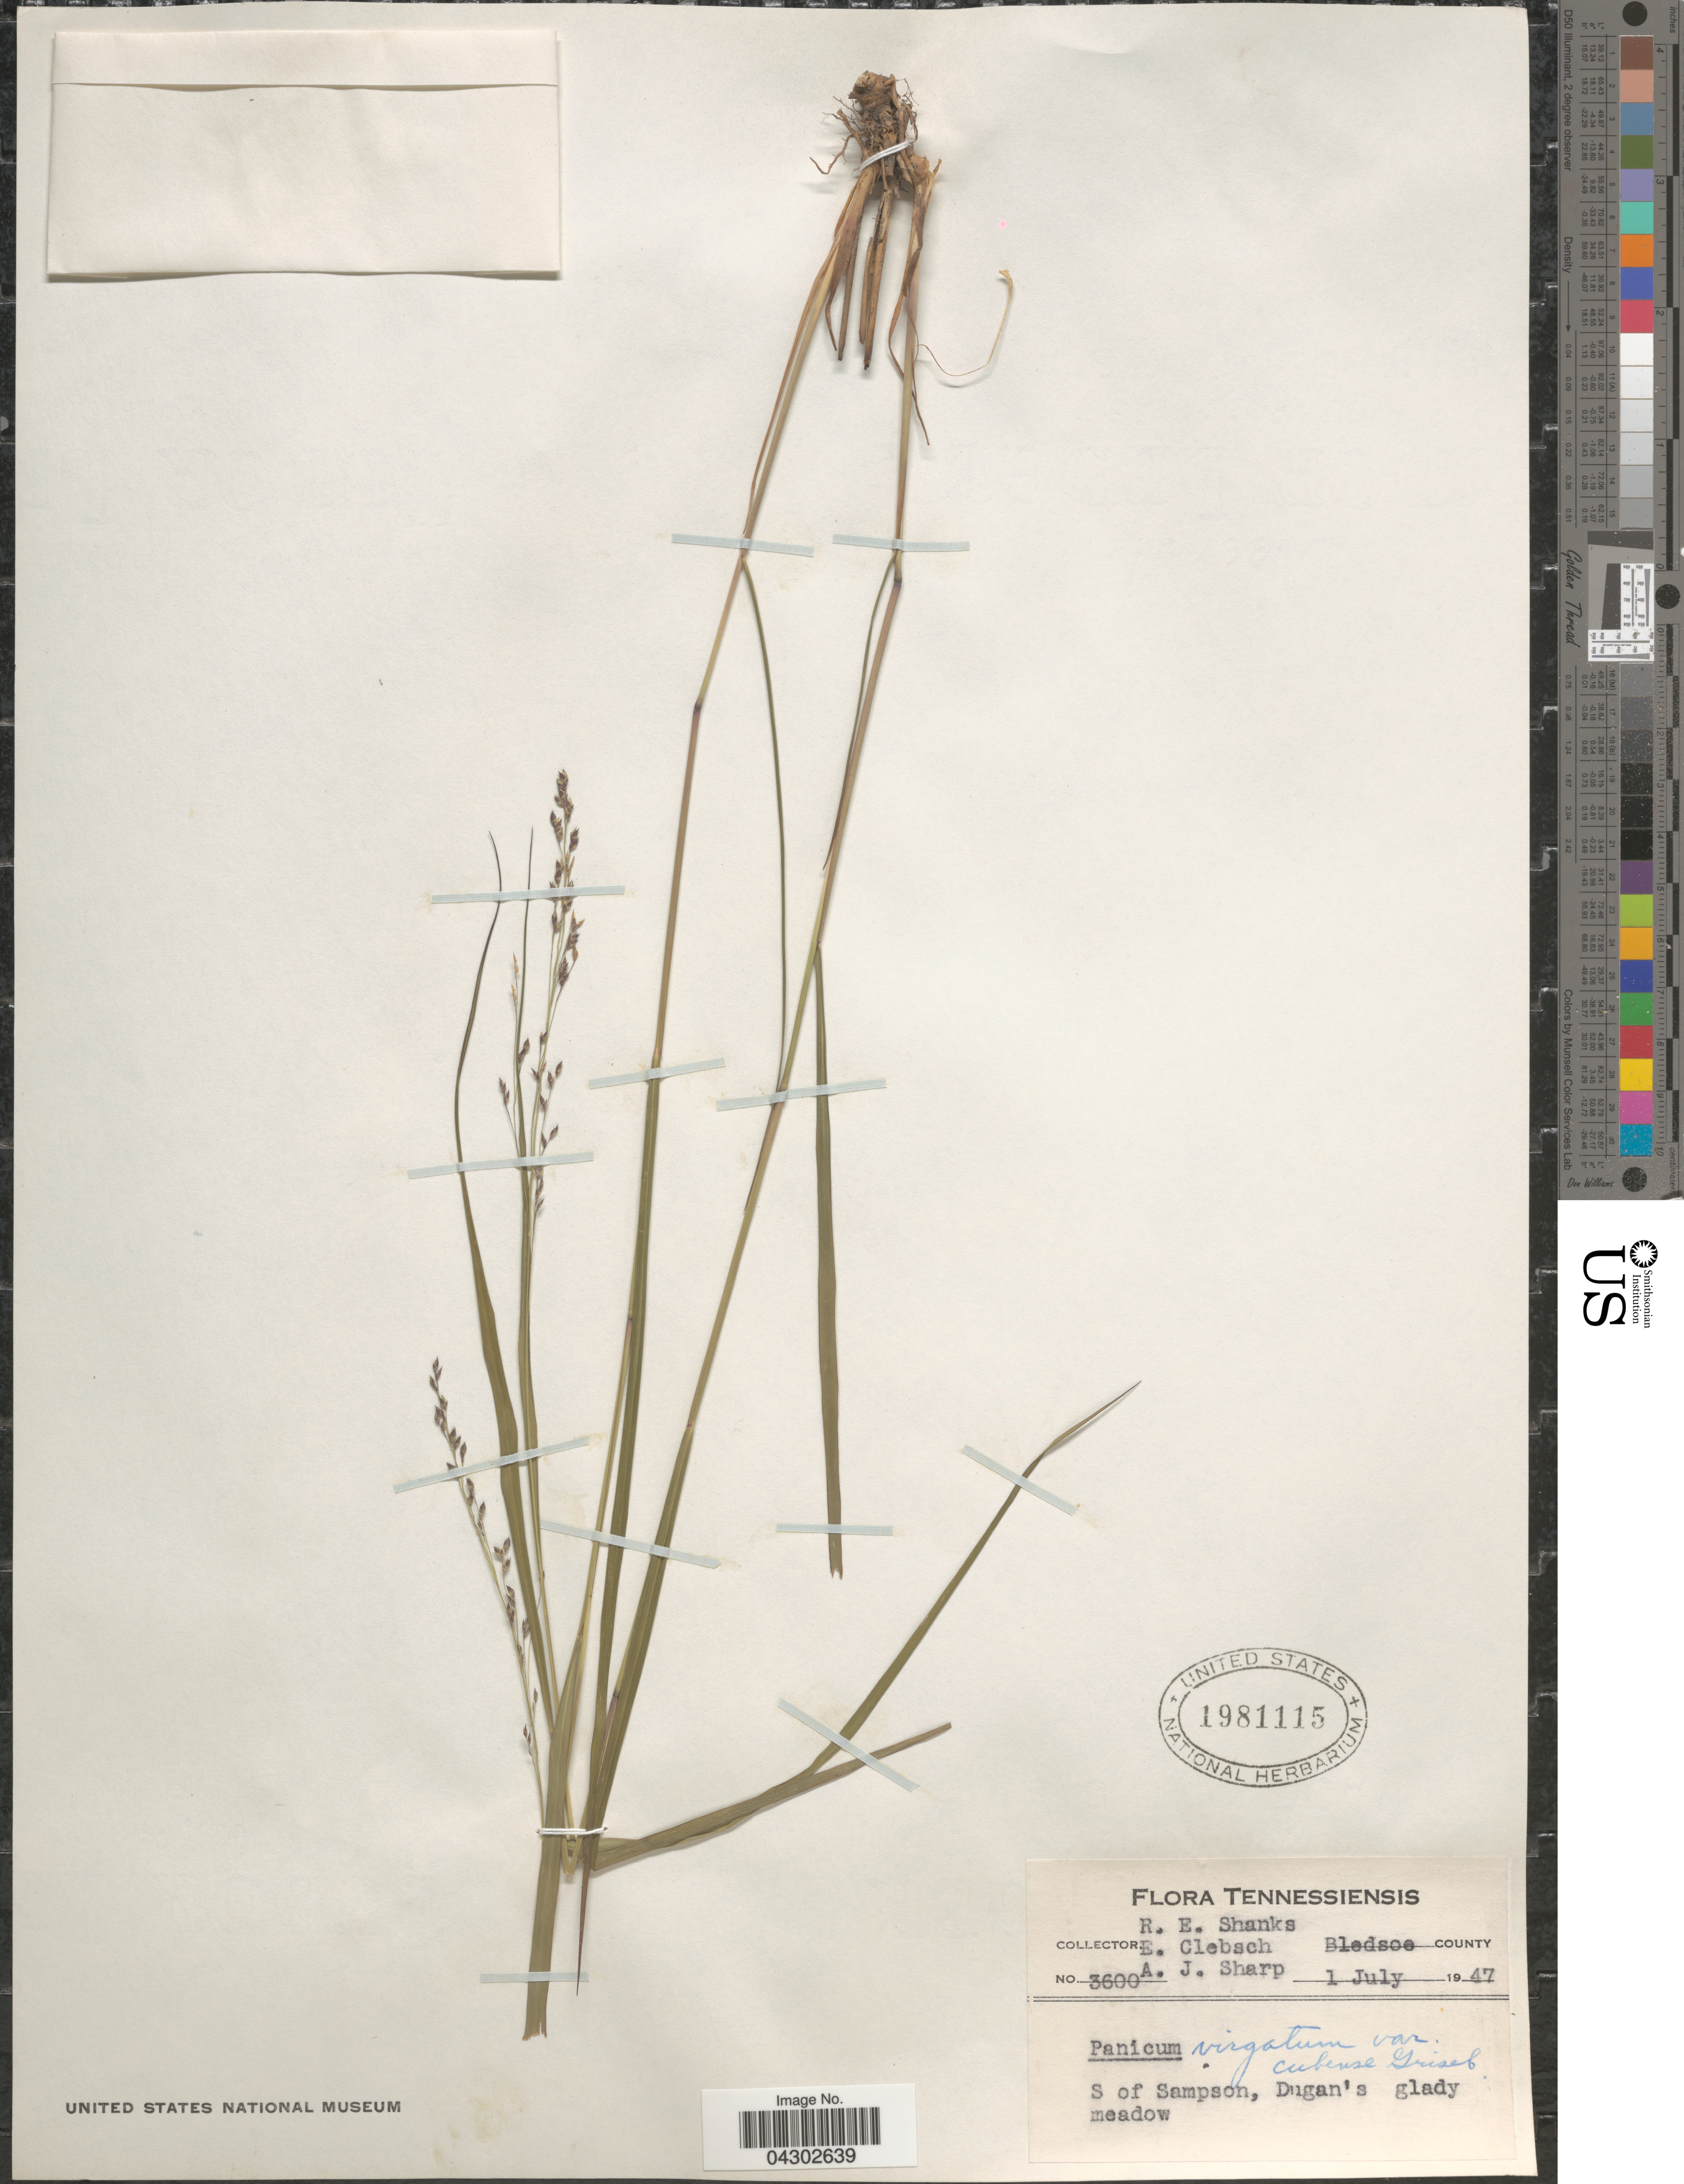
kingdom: Plantae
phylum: Tracheophyta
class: Liliopsida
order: Poales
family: Poaceae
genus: Panicum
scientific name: Panicum virgatum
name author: L.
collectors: R. Shanks, E. Clebsch & A. J. Sharp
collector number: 3600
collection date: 1947-07-01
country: United States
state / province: Tennessee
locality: Bledsoe County. S of Sampson, Dugan's glady meadow.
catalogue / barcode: US 1981115